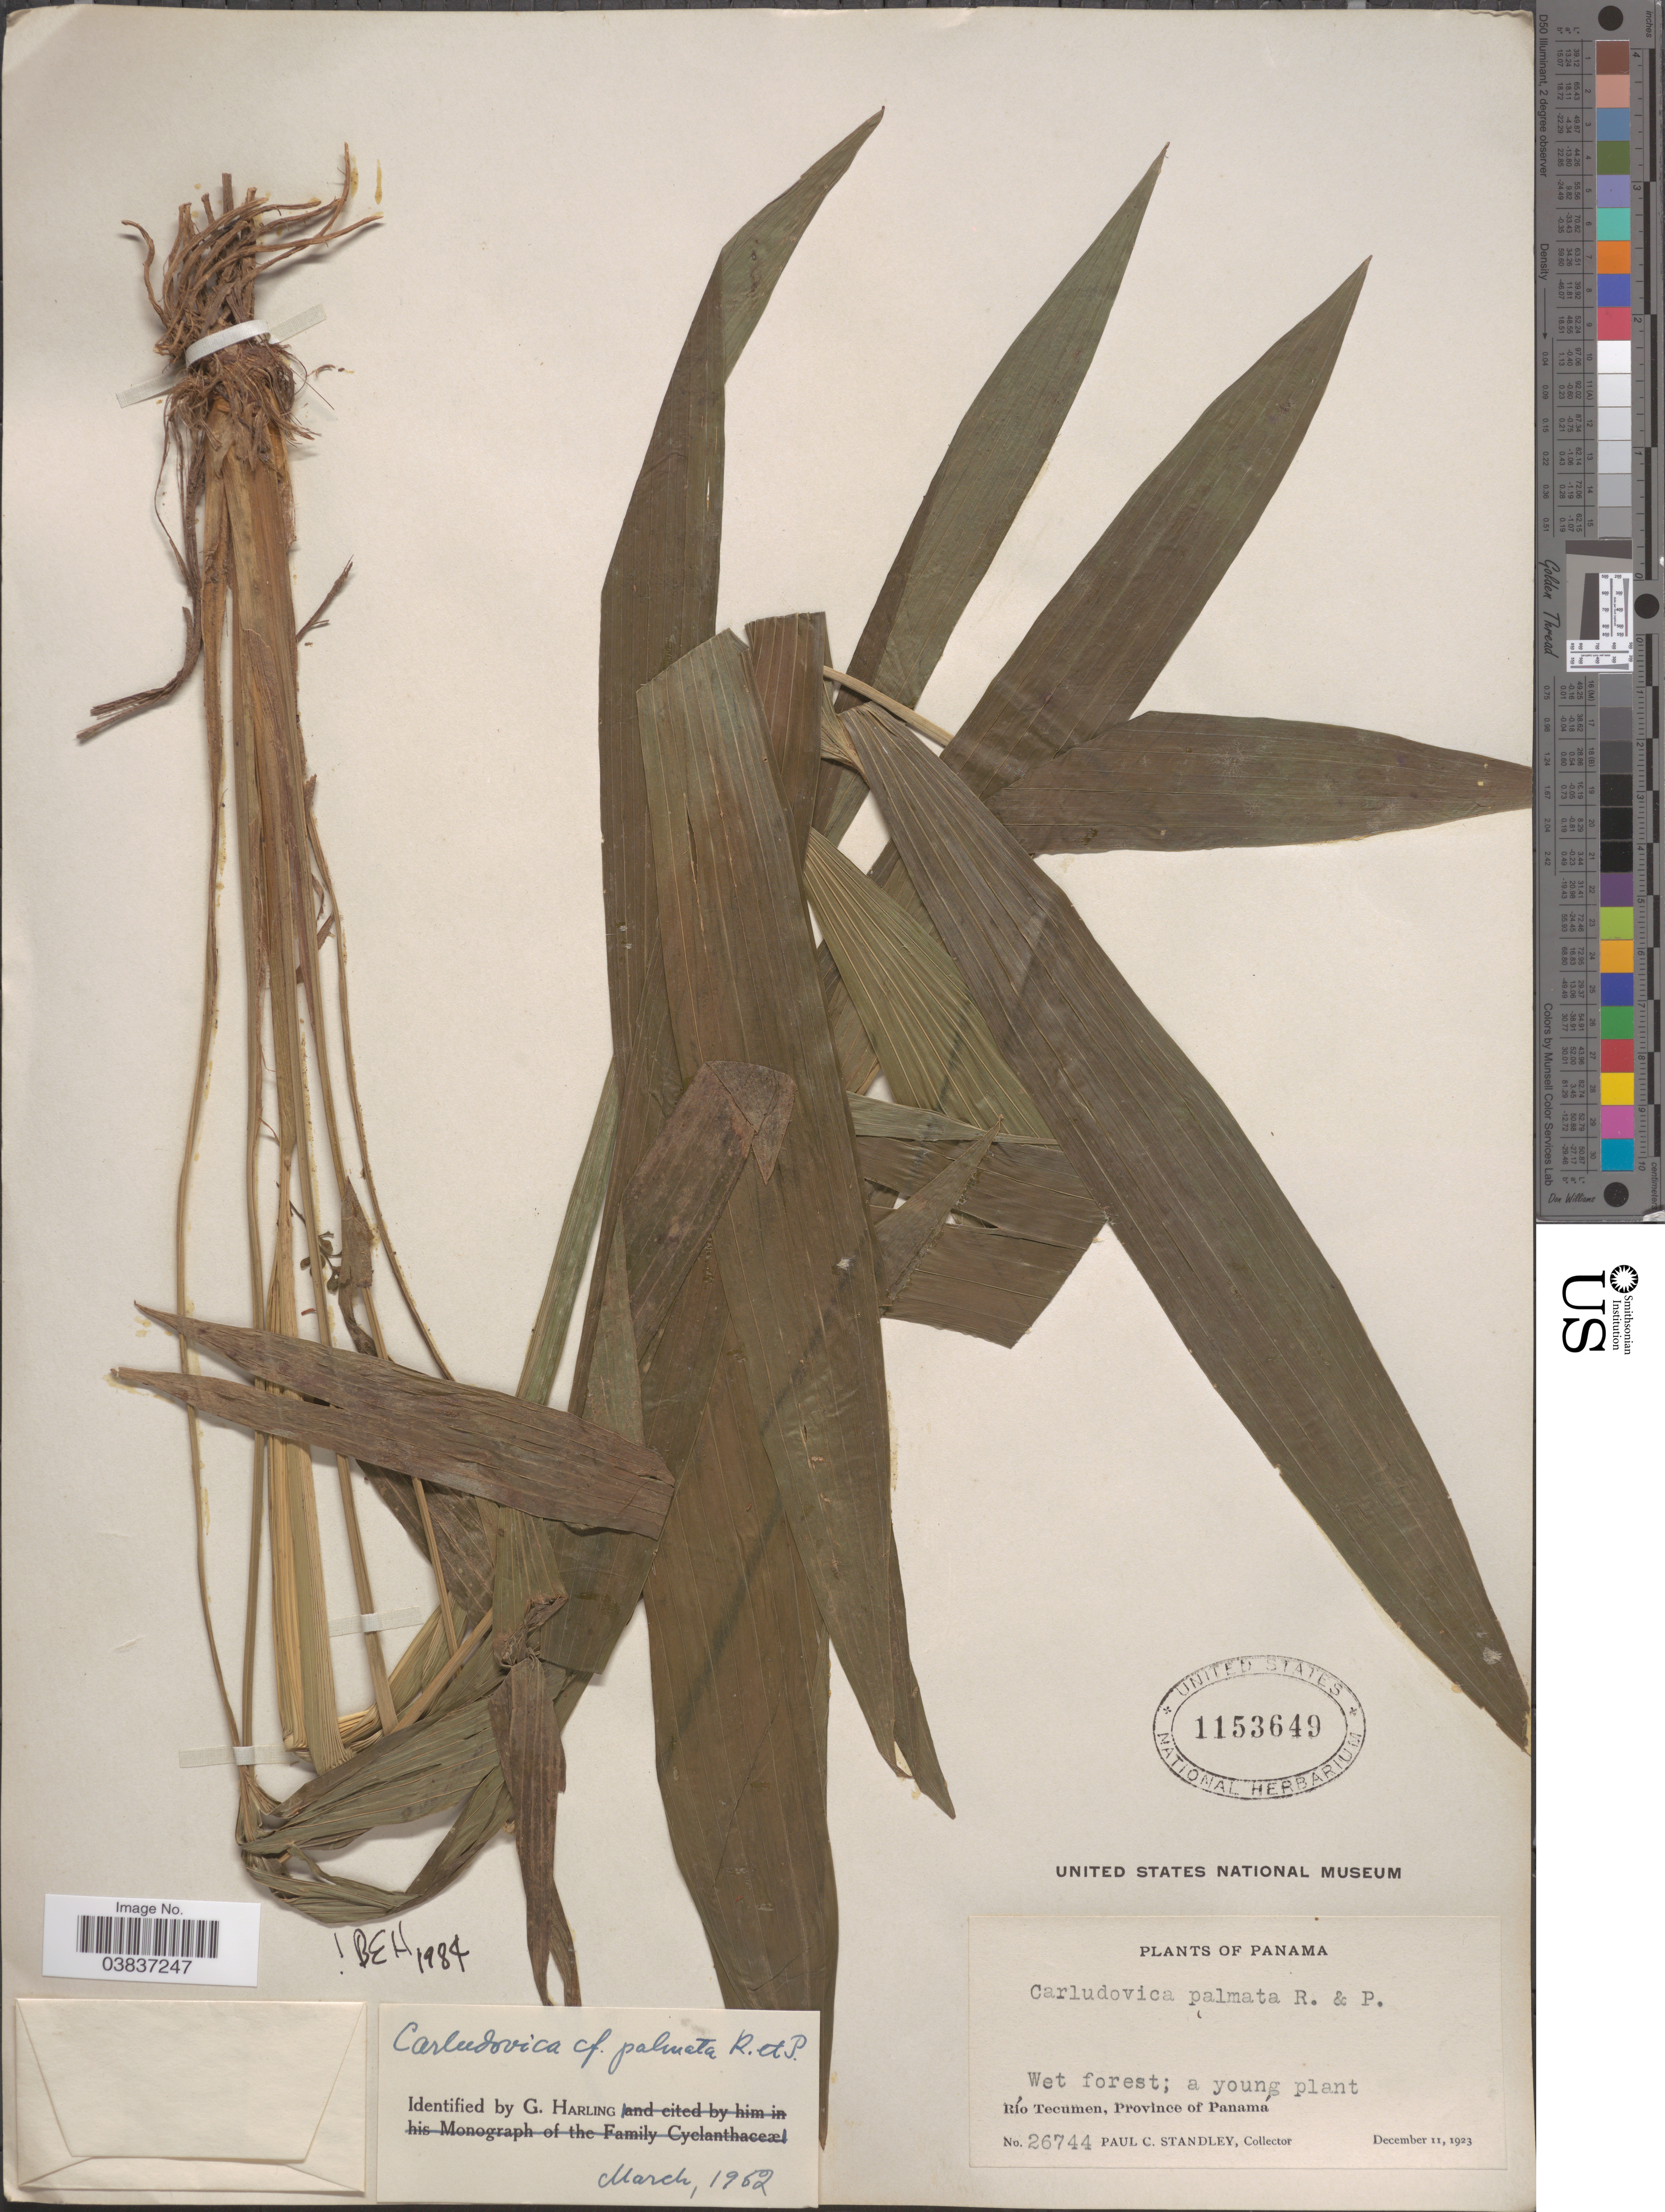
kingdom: Plantae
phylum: Tracheophyta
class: Liliopsida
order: Pandanales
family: Cyclanthaceae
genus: Carludovica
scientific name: Carludovica palmata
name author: Ruiz & Pav.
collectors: P. C. Standley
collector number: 26744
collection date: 1923-12-11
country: Panama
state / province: Panamá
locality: Río Tecumen.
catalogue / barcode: US 1153649